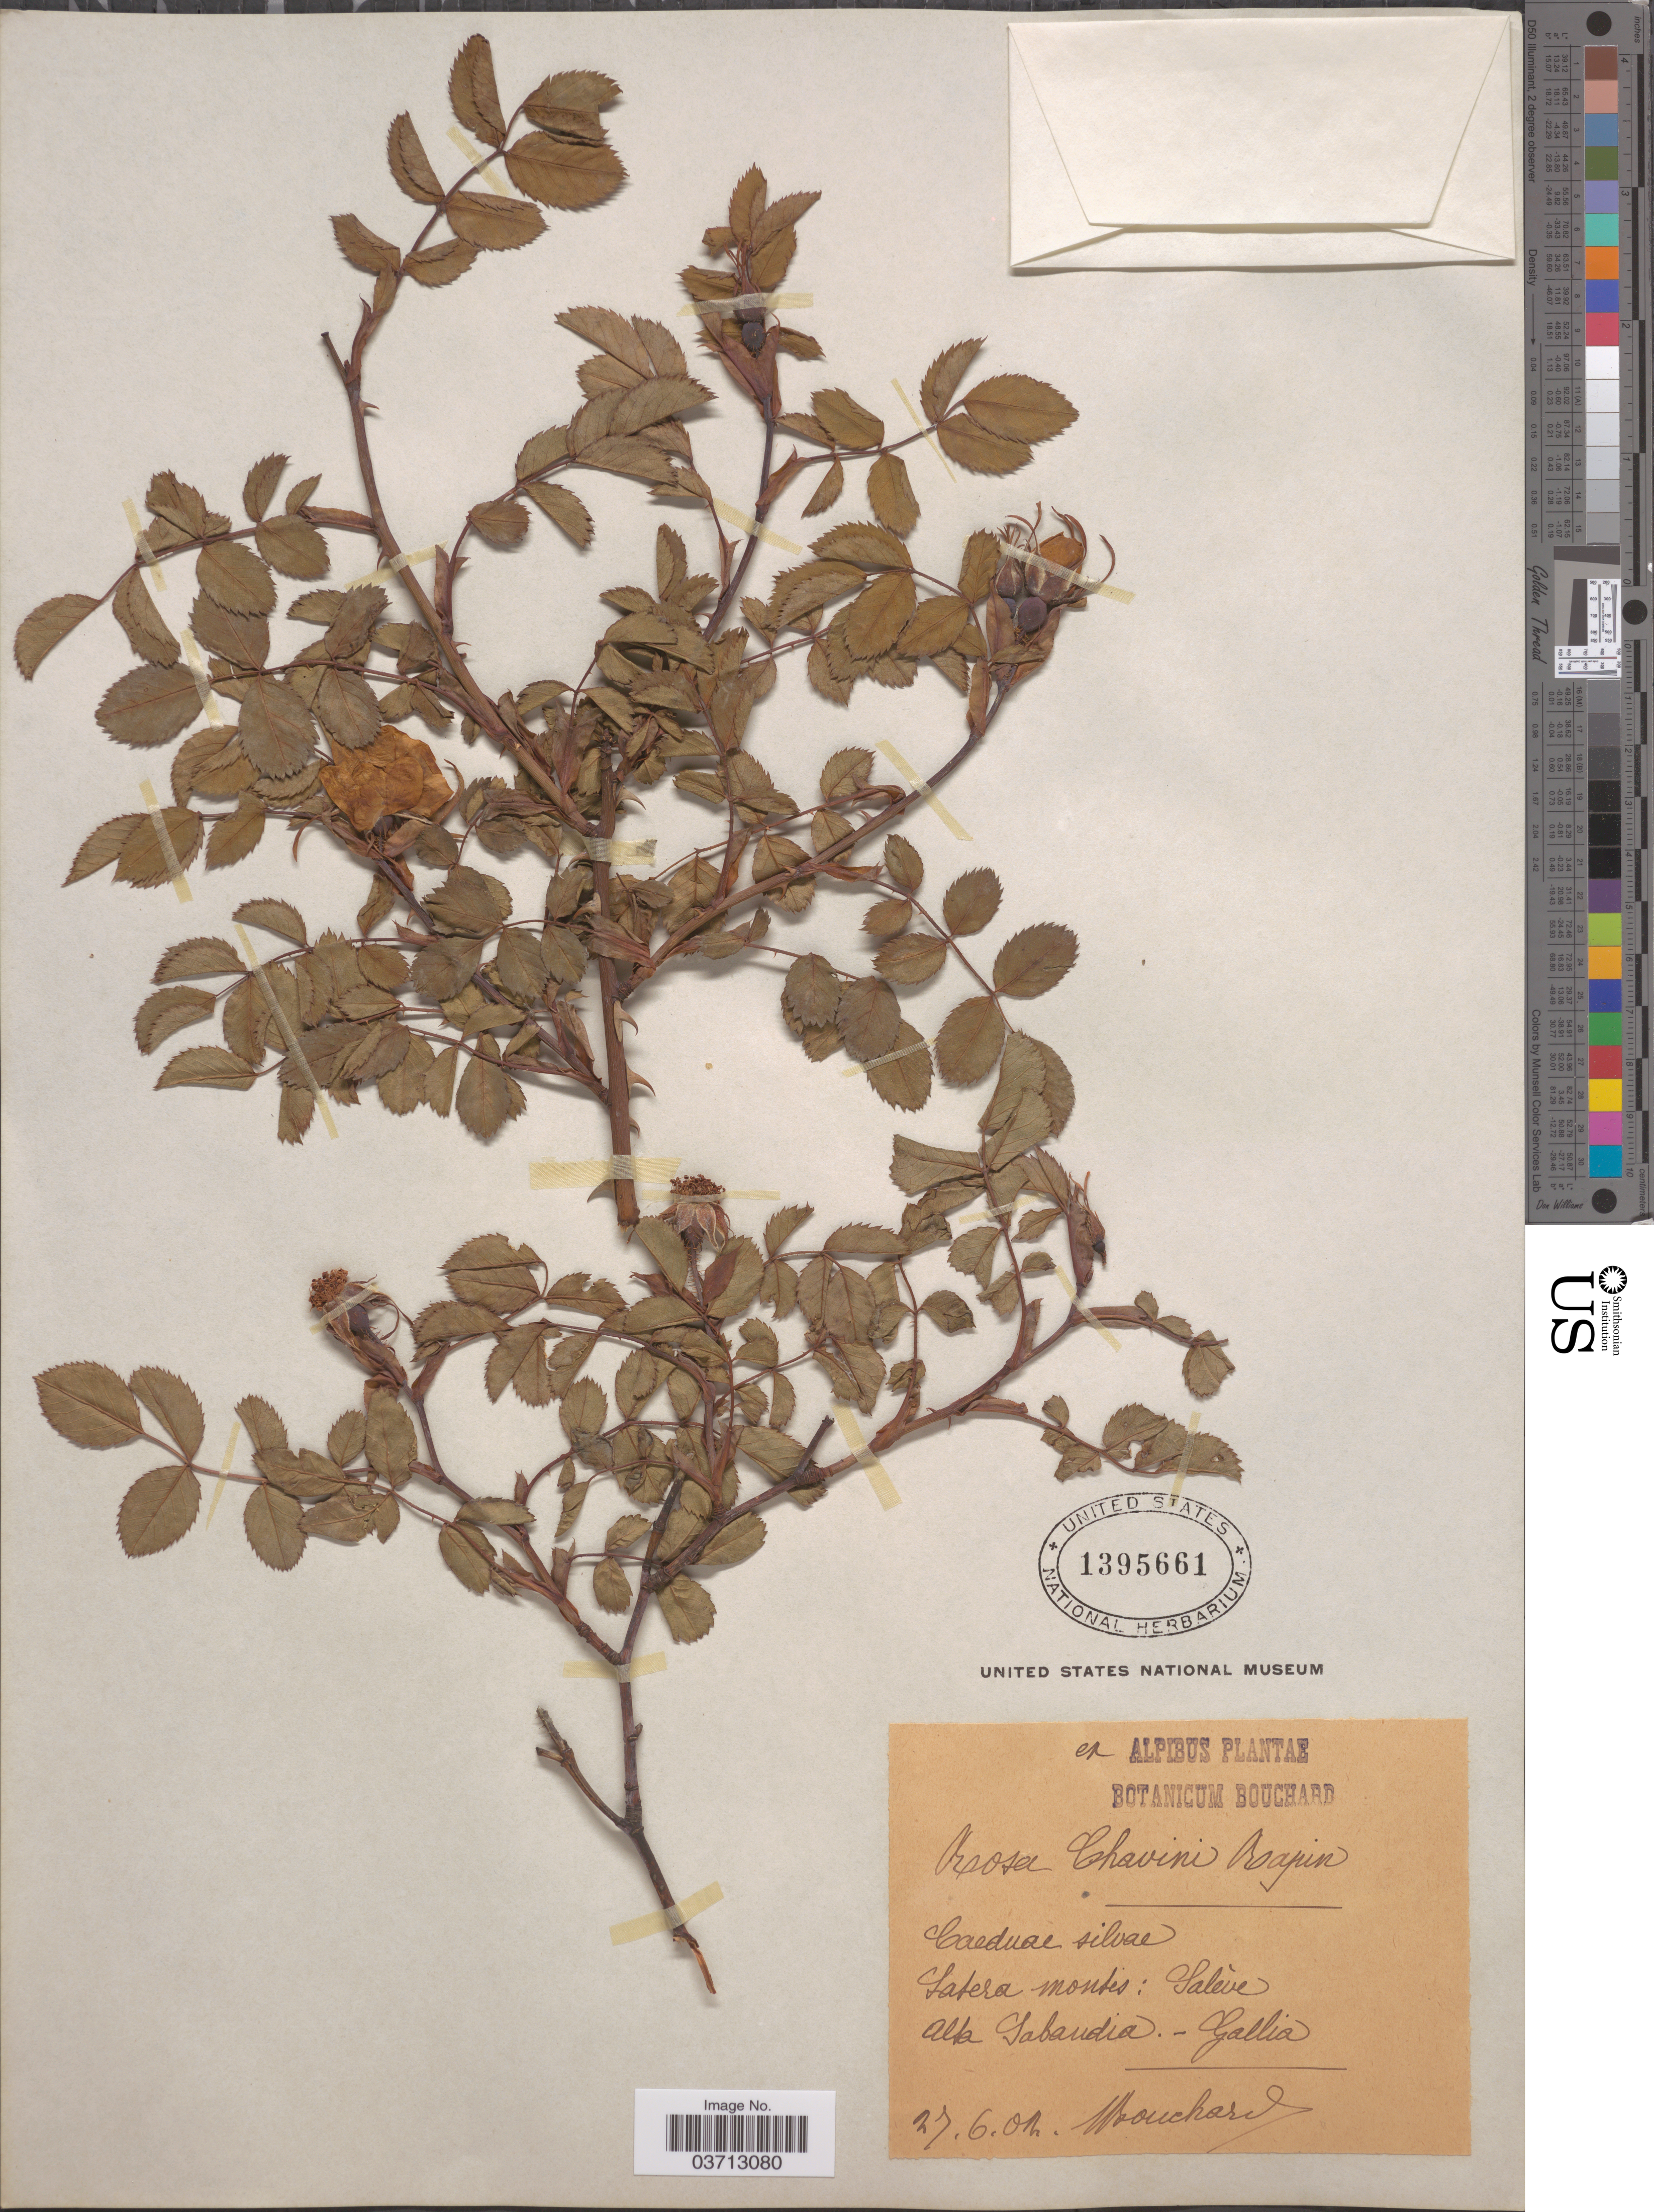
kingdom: Plantae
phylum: Tracheophyta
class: Magnoliopsida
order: Rosales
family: Rosaceae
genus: Rosa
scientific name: Rosa chavini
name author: Rapin ex Reut.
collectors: J. Bouchard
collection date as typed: Transcribed d/m/y: 27/6/1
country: France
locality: Caeduae silvae. Satera montis: Salevè alta Sabandia. - Gallia.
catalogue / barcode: US 1395661